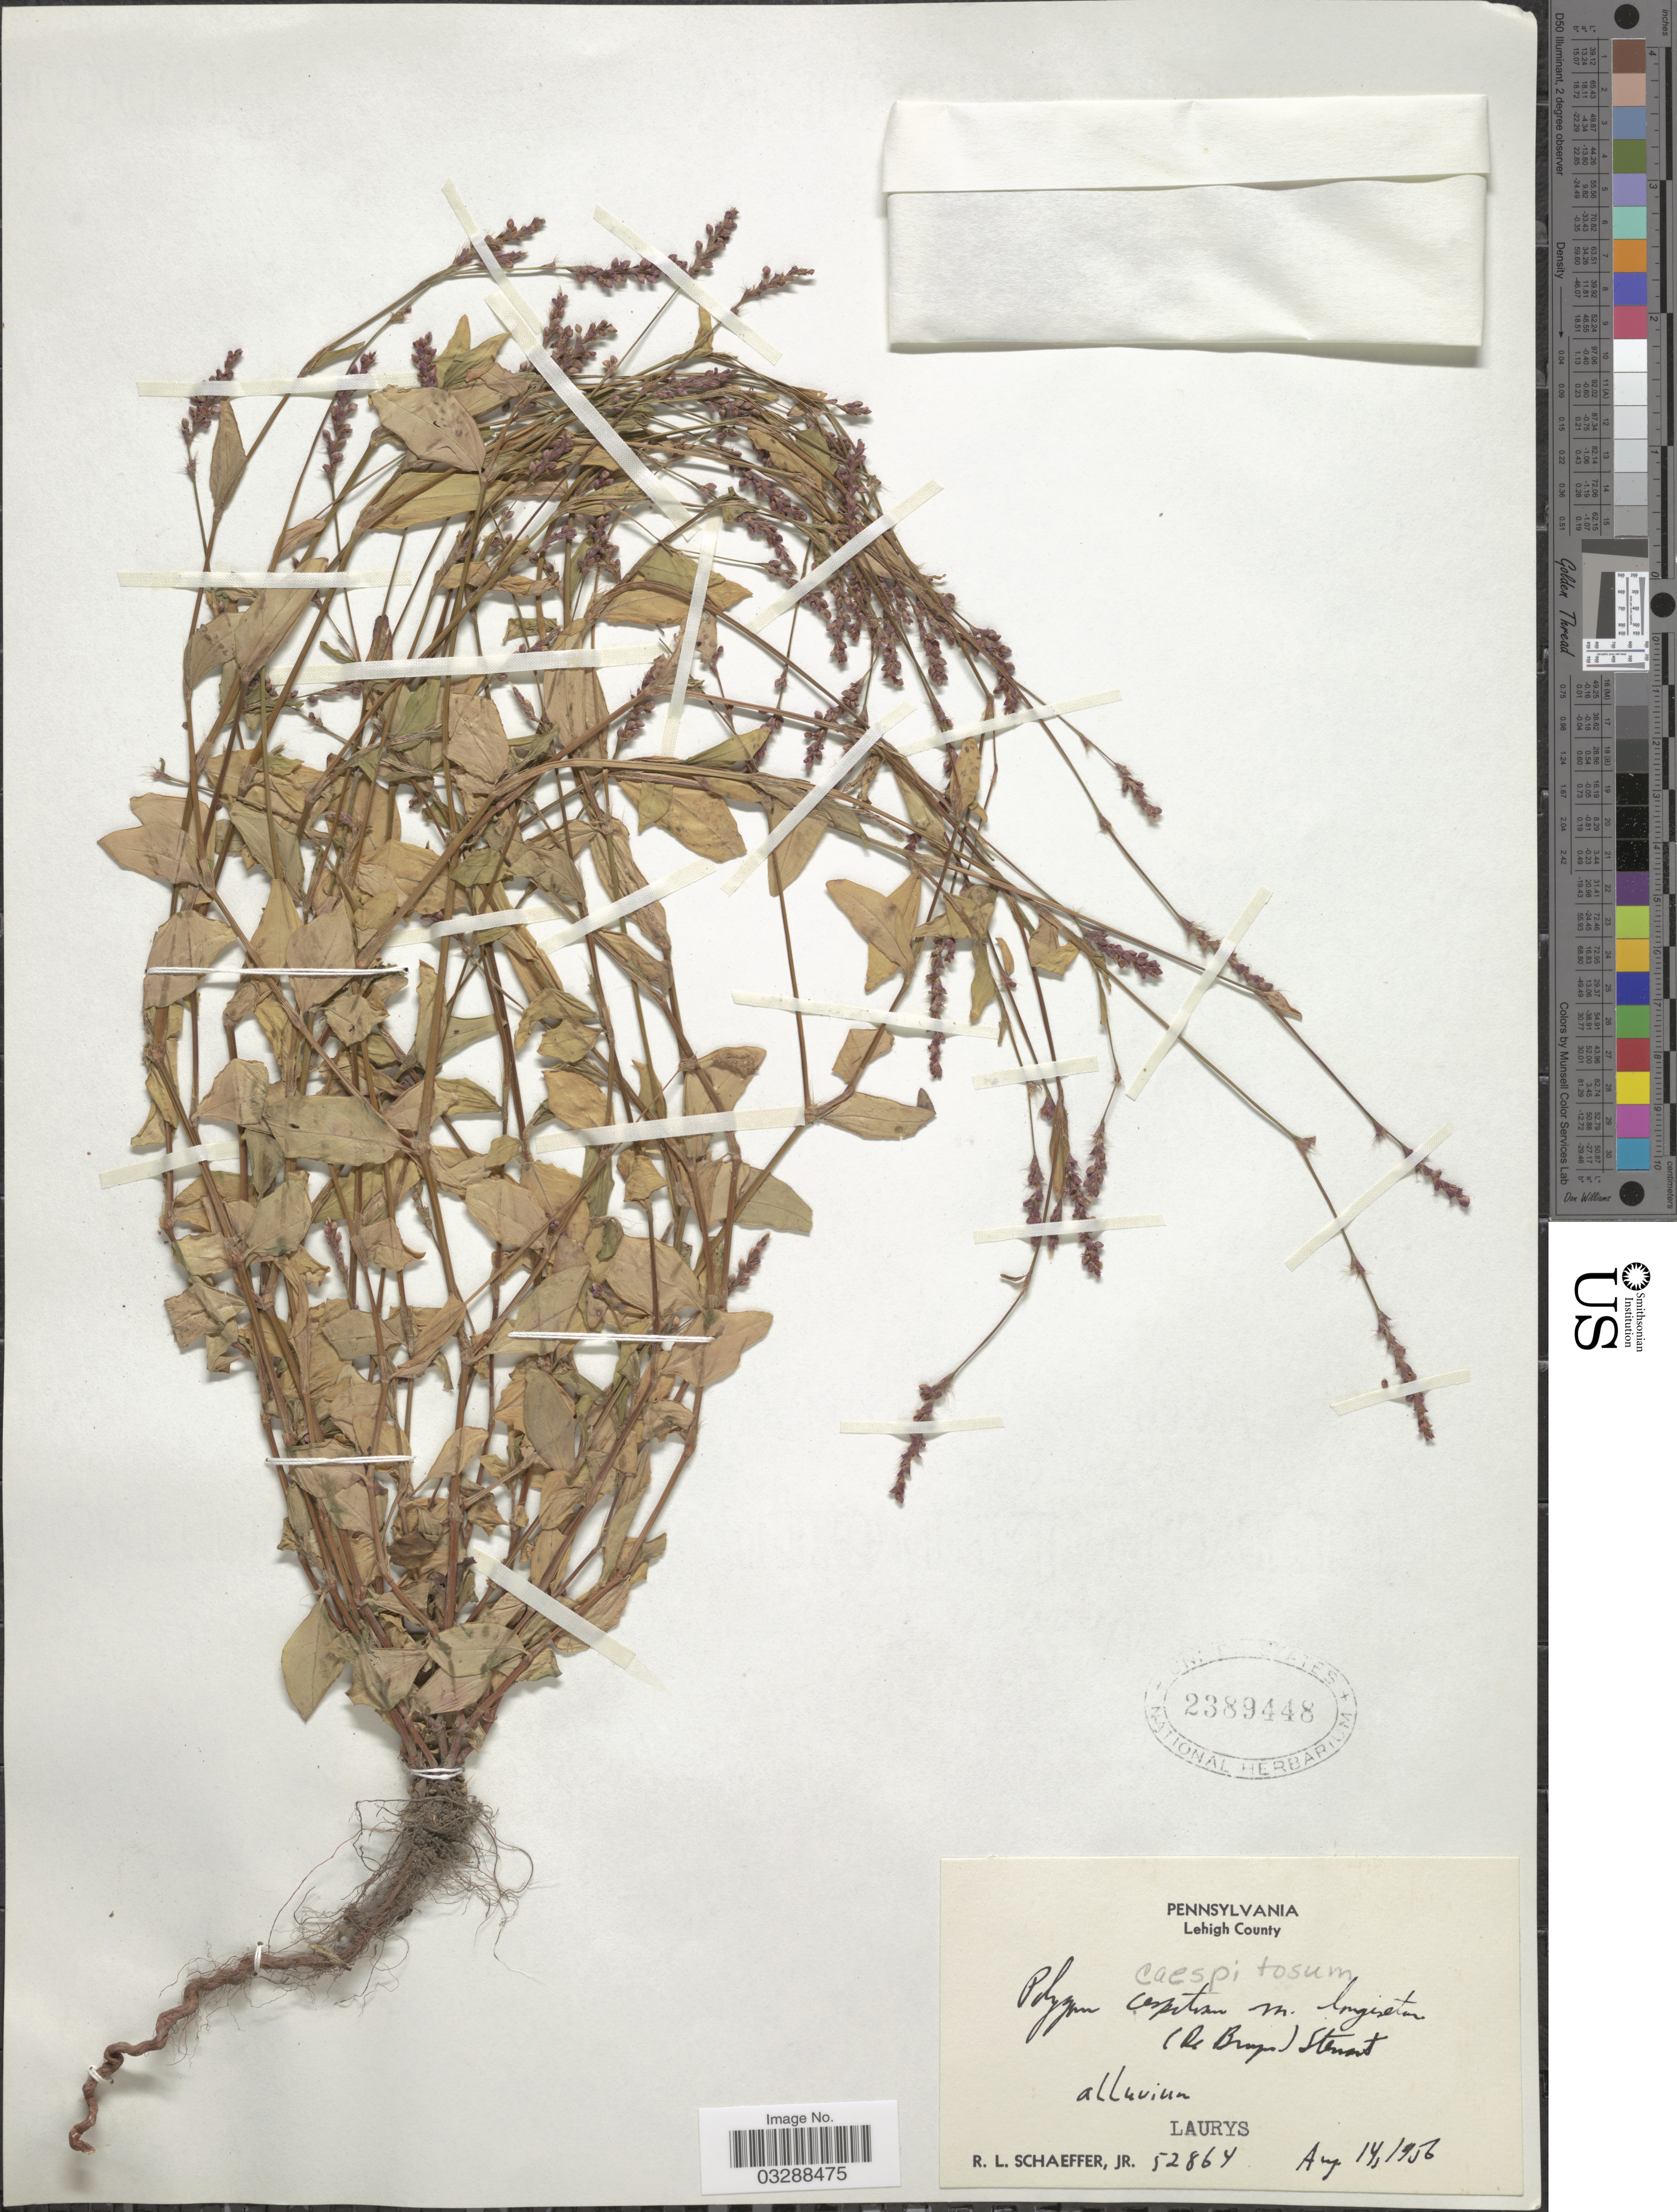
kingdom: Plantae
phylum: Tracheophyta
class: Magnoliopsida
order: Caryophyllales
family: Polygonaceae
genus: Persicaria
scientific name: Persicaria longiseta (Bruijn) Kitag.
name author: (Bruijn &) Kitag.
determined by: Atha, D. E.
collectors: R. L. Schaeffer Jr.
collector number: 52864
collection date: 1956-08-14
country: United States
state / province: Pennsylvania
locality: Lehigh County. Laurys.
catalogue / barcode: US 2389448